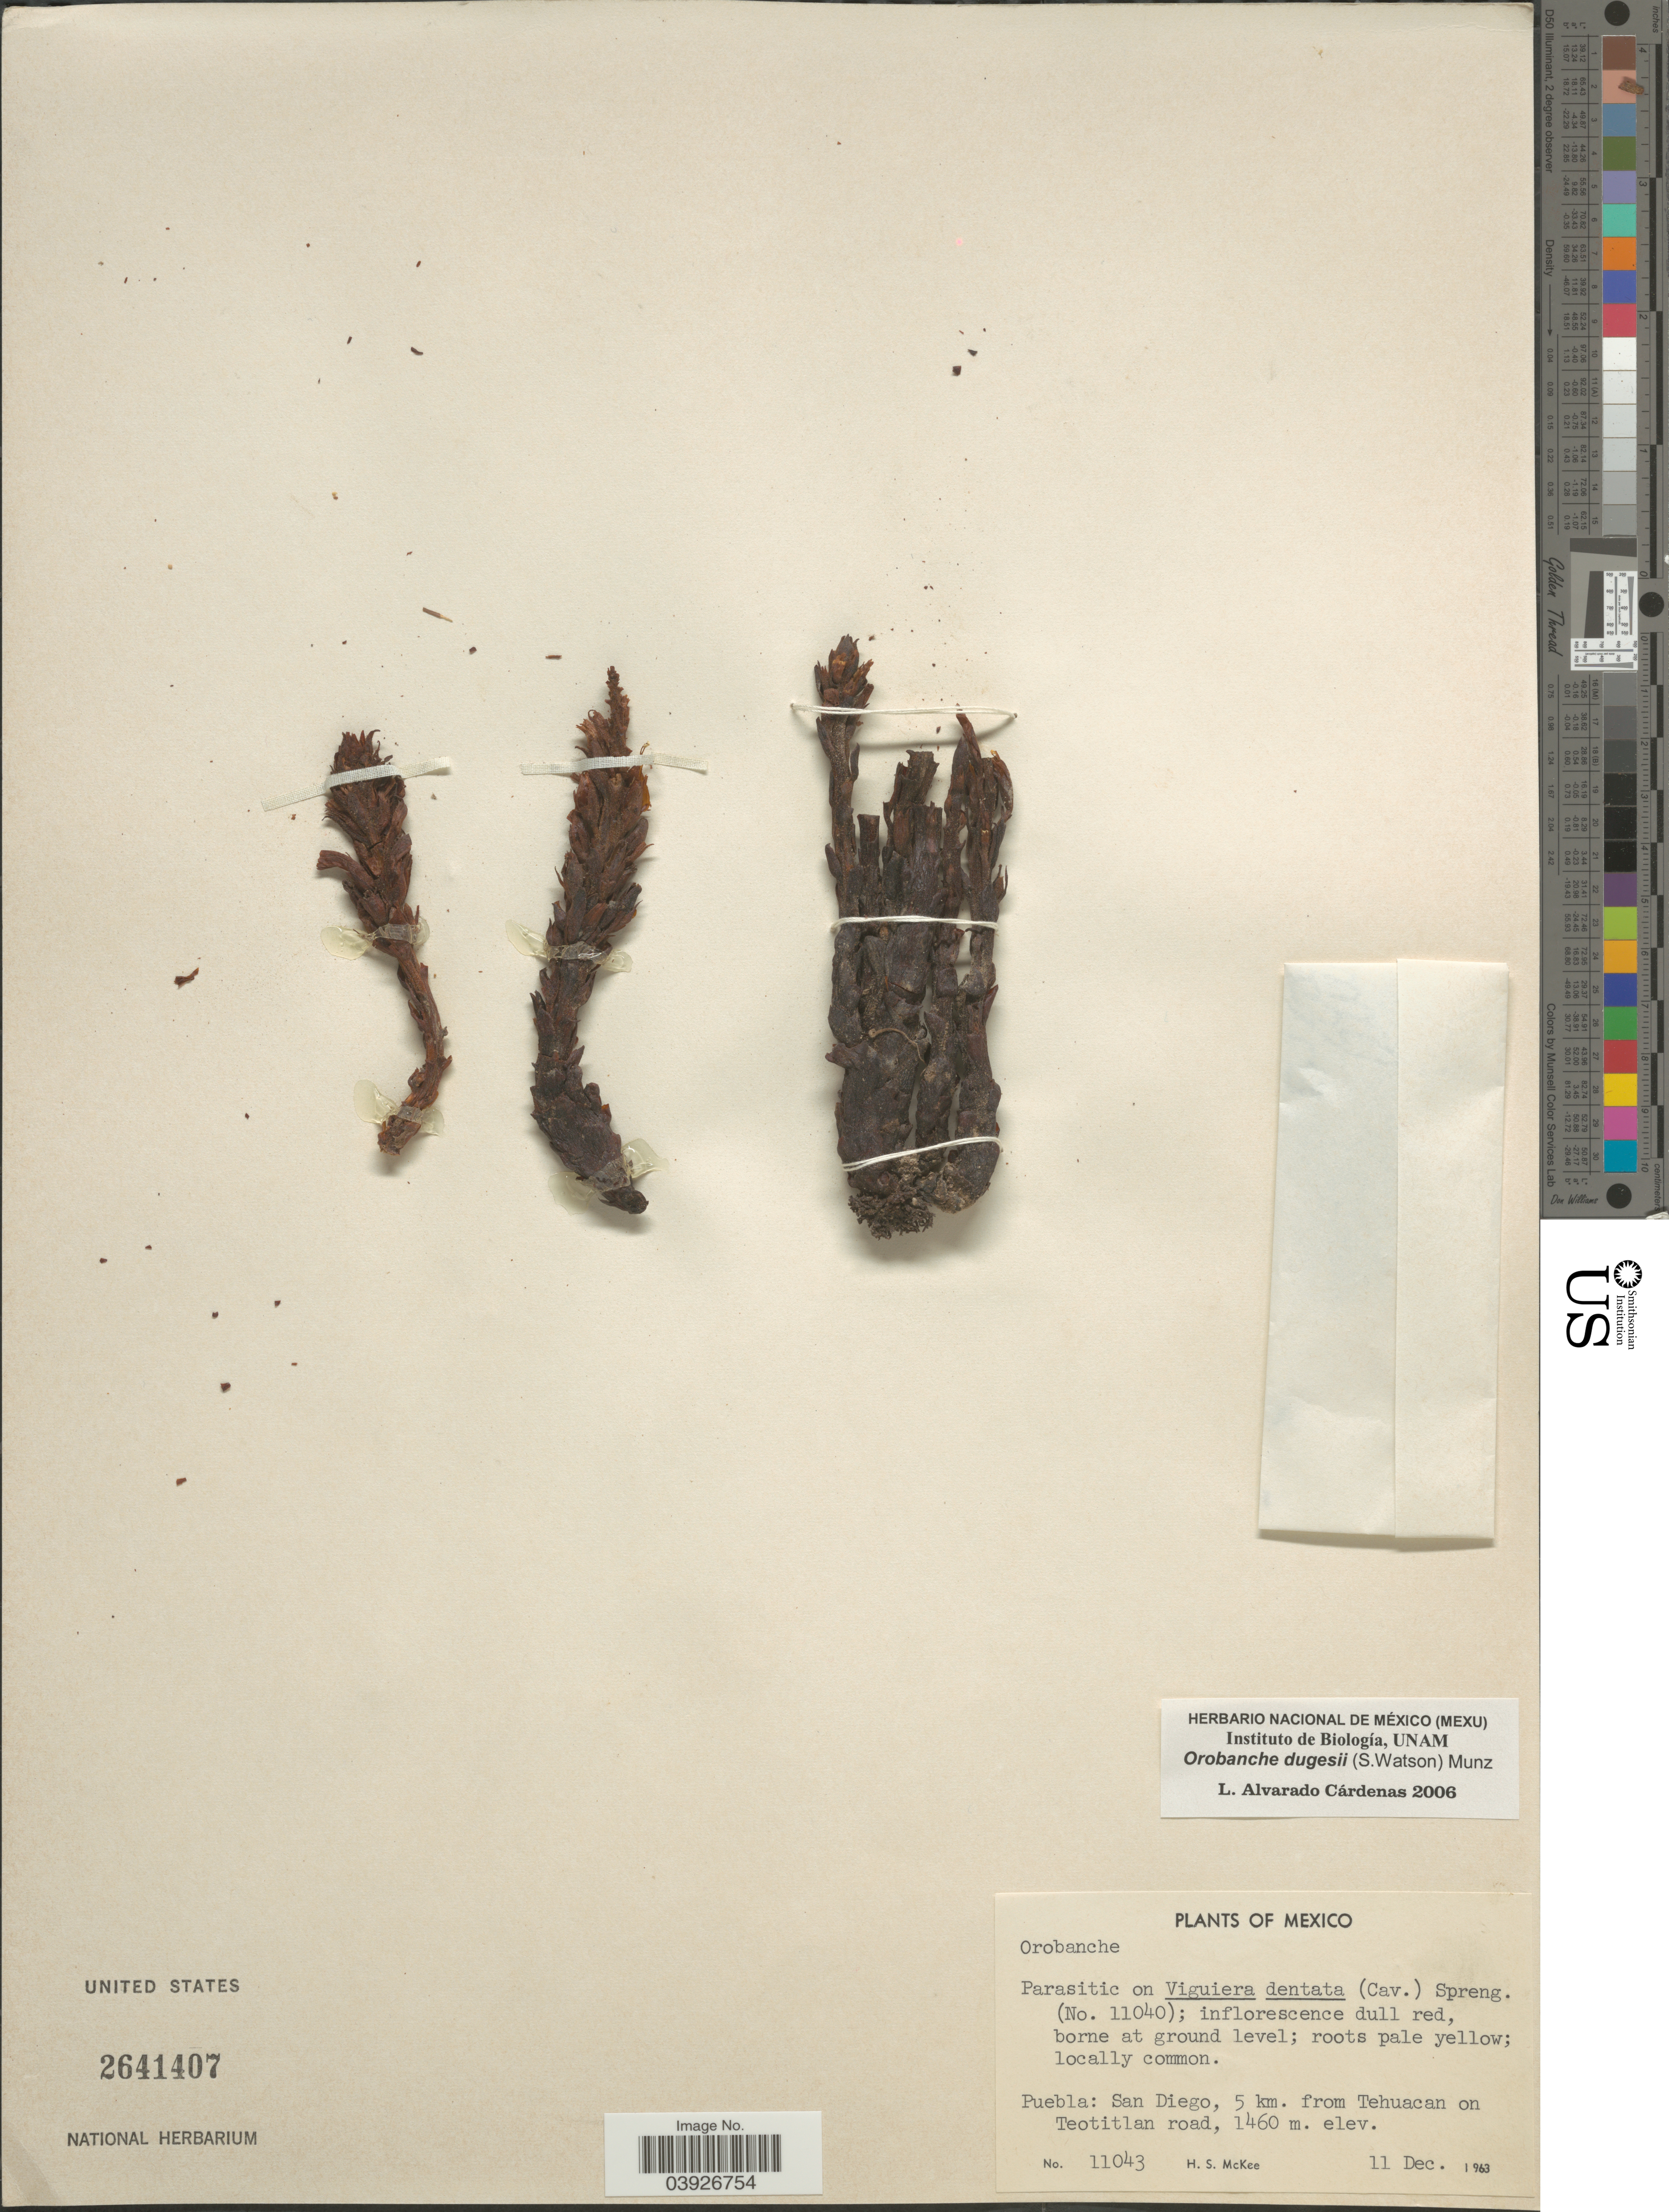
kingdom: Plantae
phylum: Tracheophyta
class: Magnoliopsida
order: Lamiales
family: Orobanchaceae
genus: Orobanche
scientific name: Orobanche dugesii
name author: (S. Watson) Munz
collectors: H. S. McKee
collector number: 11043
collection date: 1963-12-11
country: Mexico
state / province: Puebla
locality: San Diego, 5 km. from Tehuacan on Teotitlan road.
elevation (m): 1460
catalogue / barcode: US 2641407